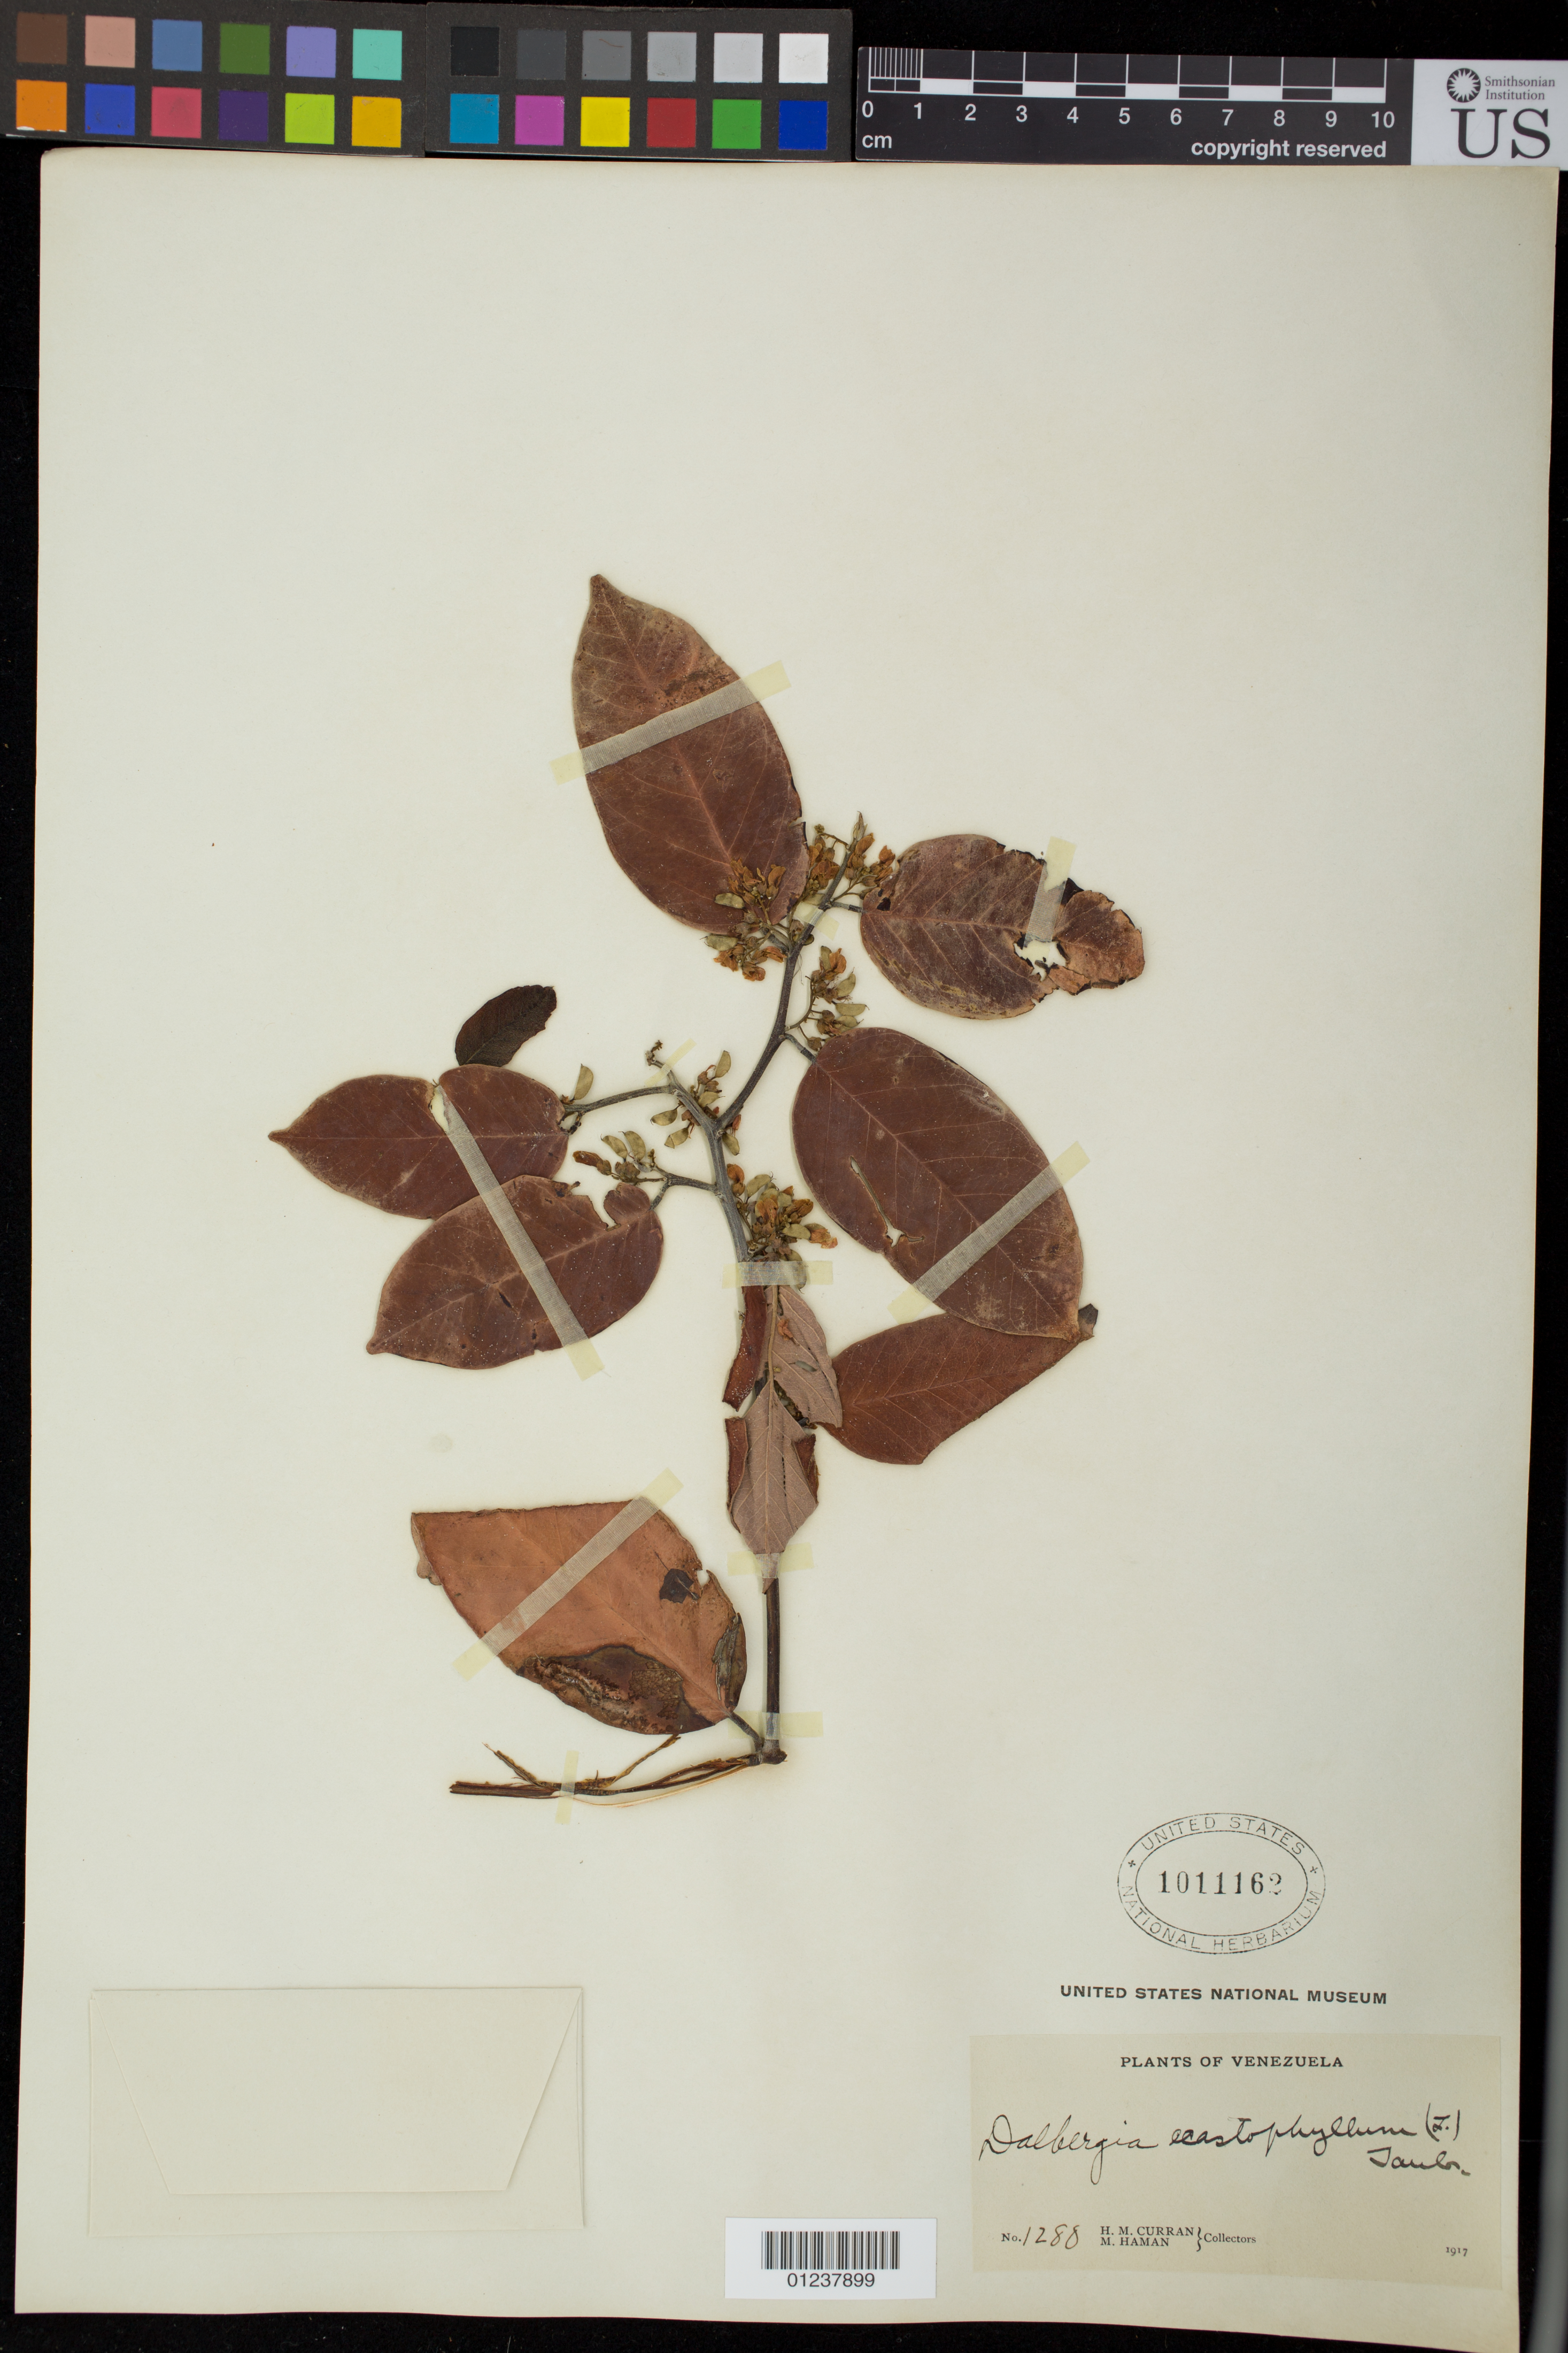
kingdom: Plantae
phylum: Tracheophyta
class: Magnoliopsida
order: Fabales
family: Fabaceae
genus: Dalbergia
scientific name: Dalbergia ecastaphyllum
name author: (L.) Taub.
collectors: H. M. Curran & M. Haman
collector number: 1288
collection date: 1917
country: Venezuela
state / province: Distrito Federal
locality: Caracas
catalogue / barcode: US 1011162